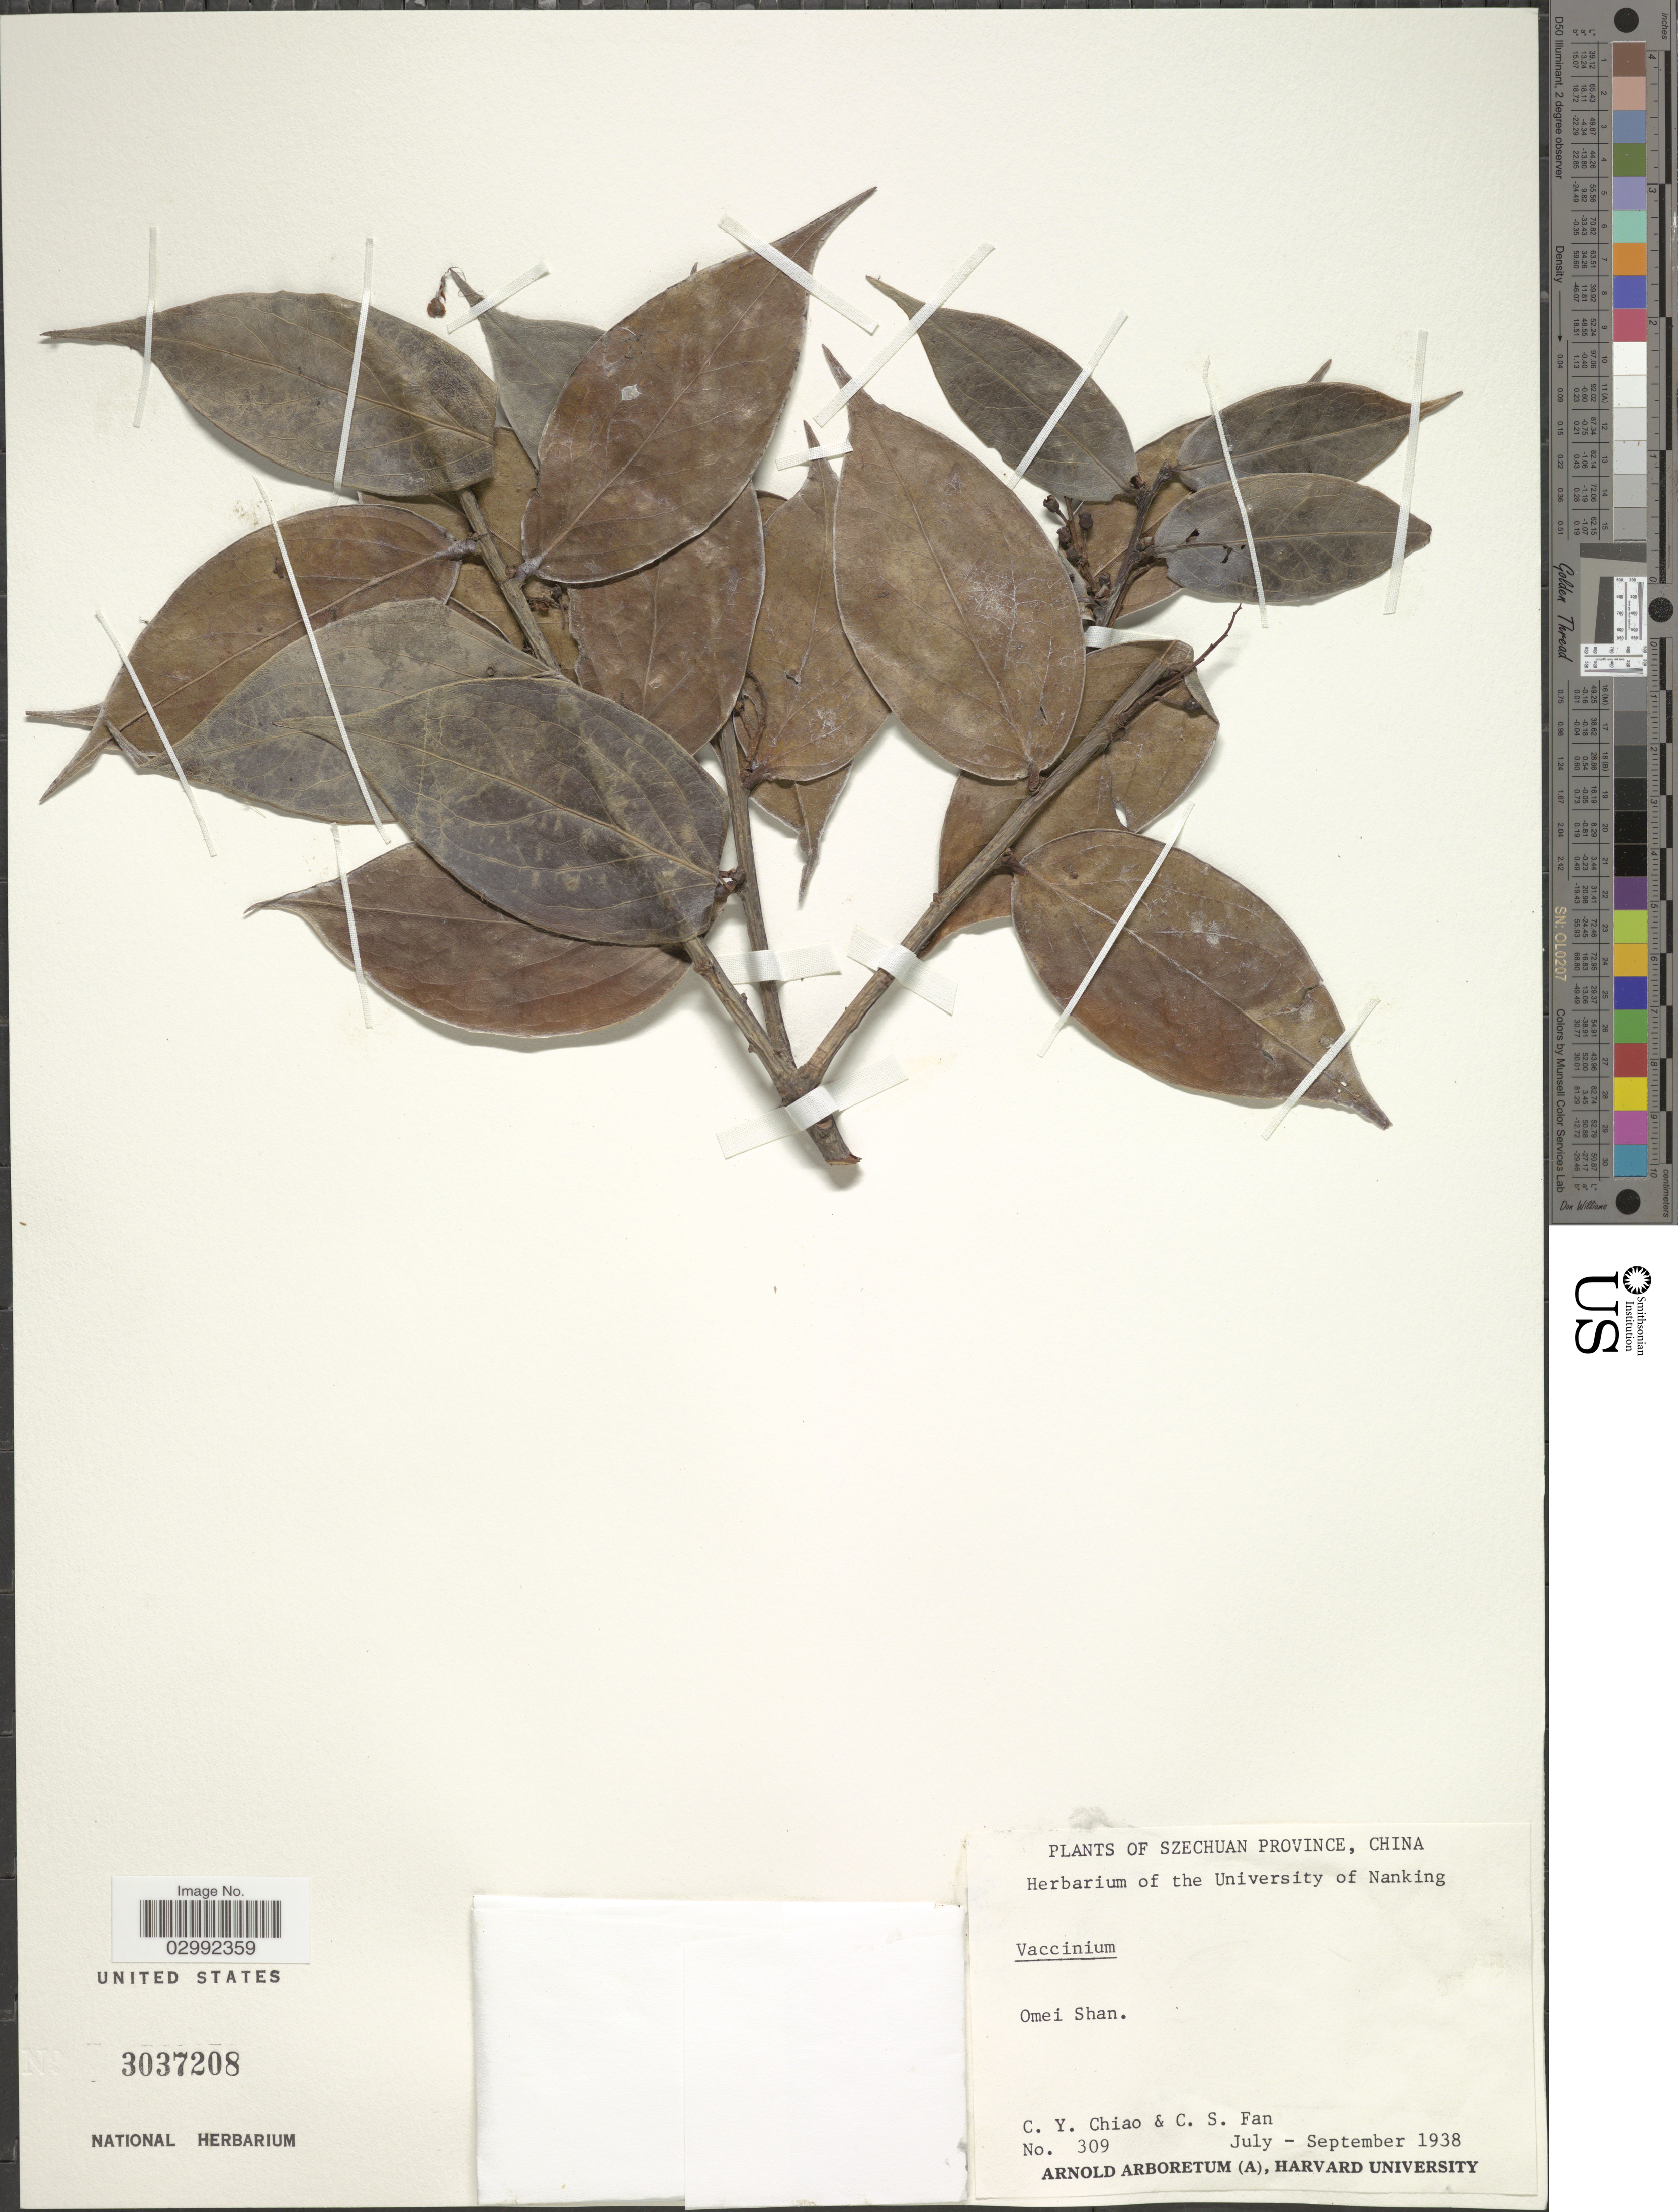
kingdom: Plantae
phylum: Tracheophyta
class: Magnoliopsida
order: Ericales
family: Ericaceae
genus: Vaccinium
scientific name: Vaccinium sp.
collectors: C. Y. Chiao & C. S. Fan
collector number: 309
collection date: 1938-07/1938-09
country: China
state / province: Sichuan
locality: Szechuan Province. Omei Shan.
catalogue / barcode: US 3037208